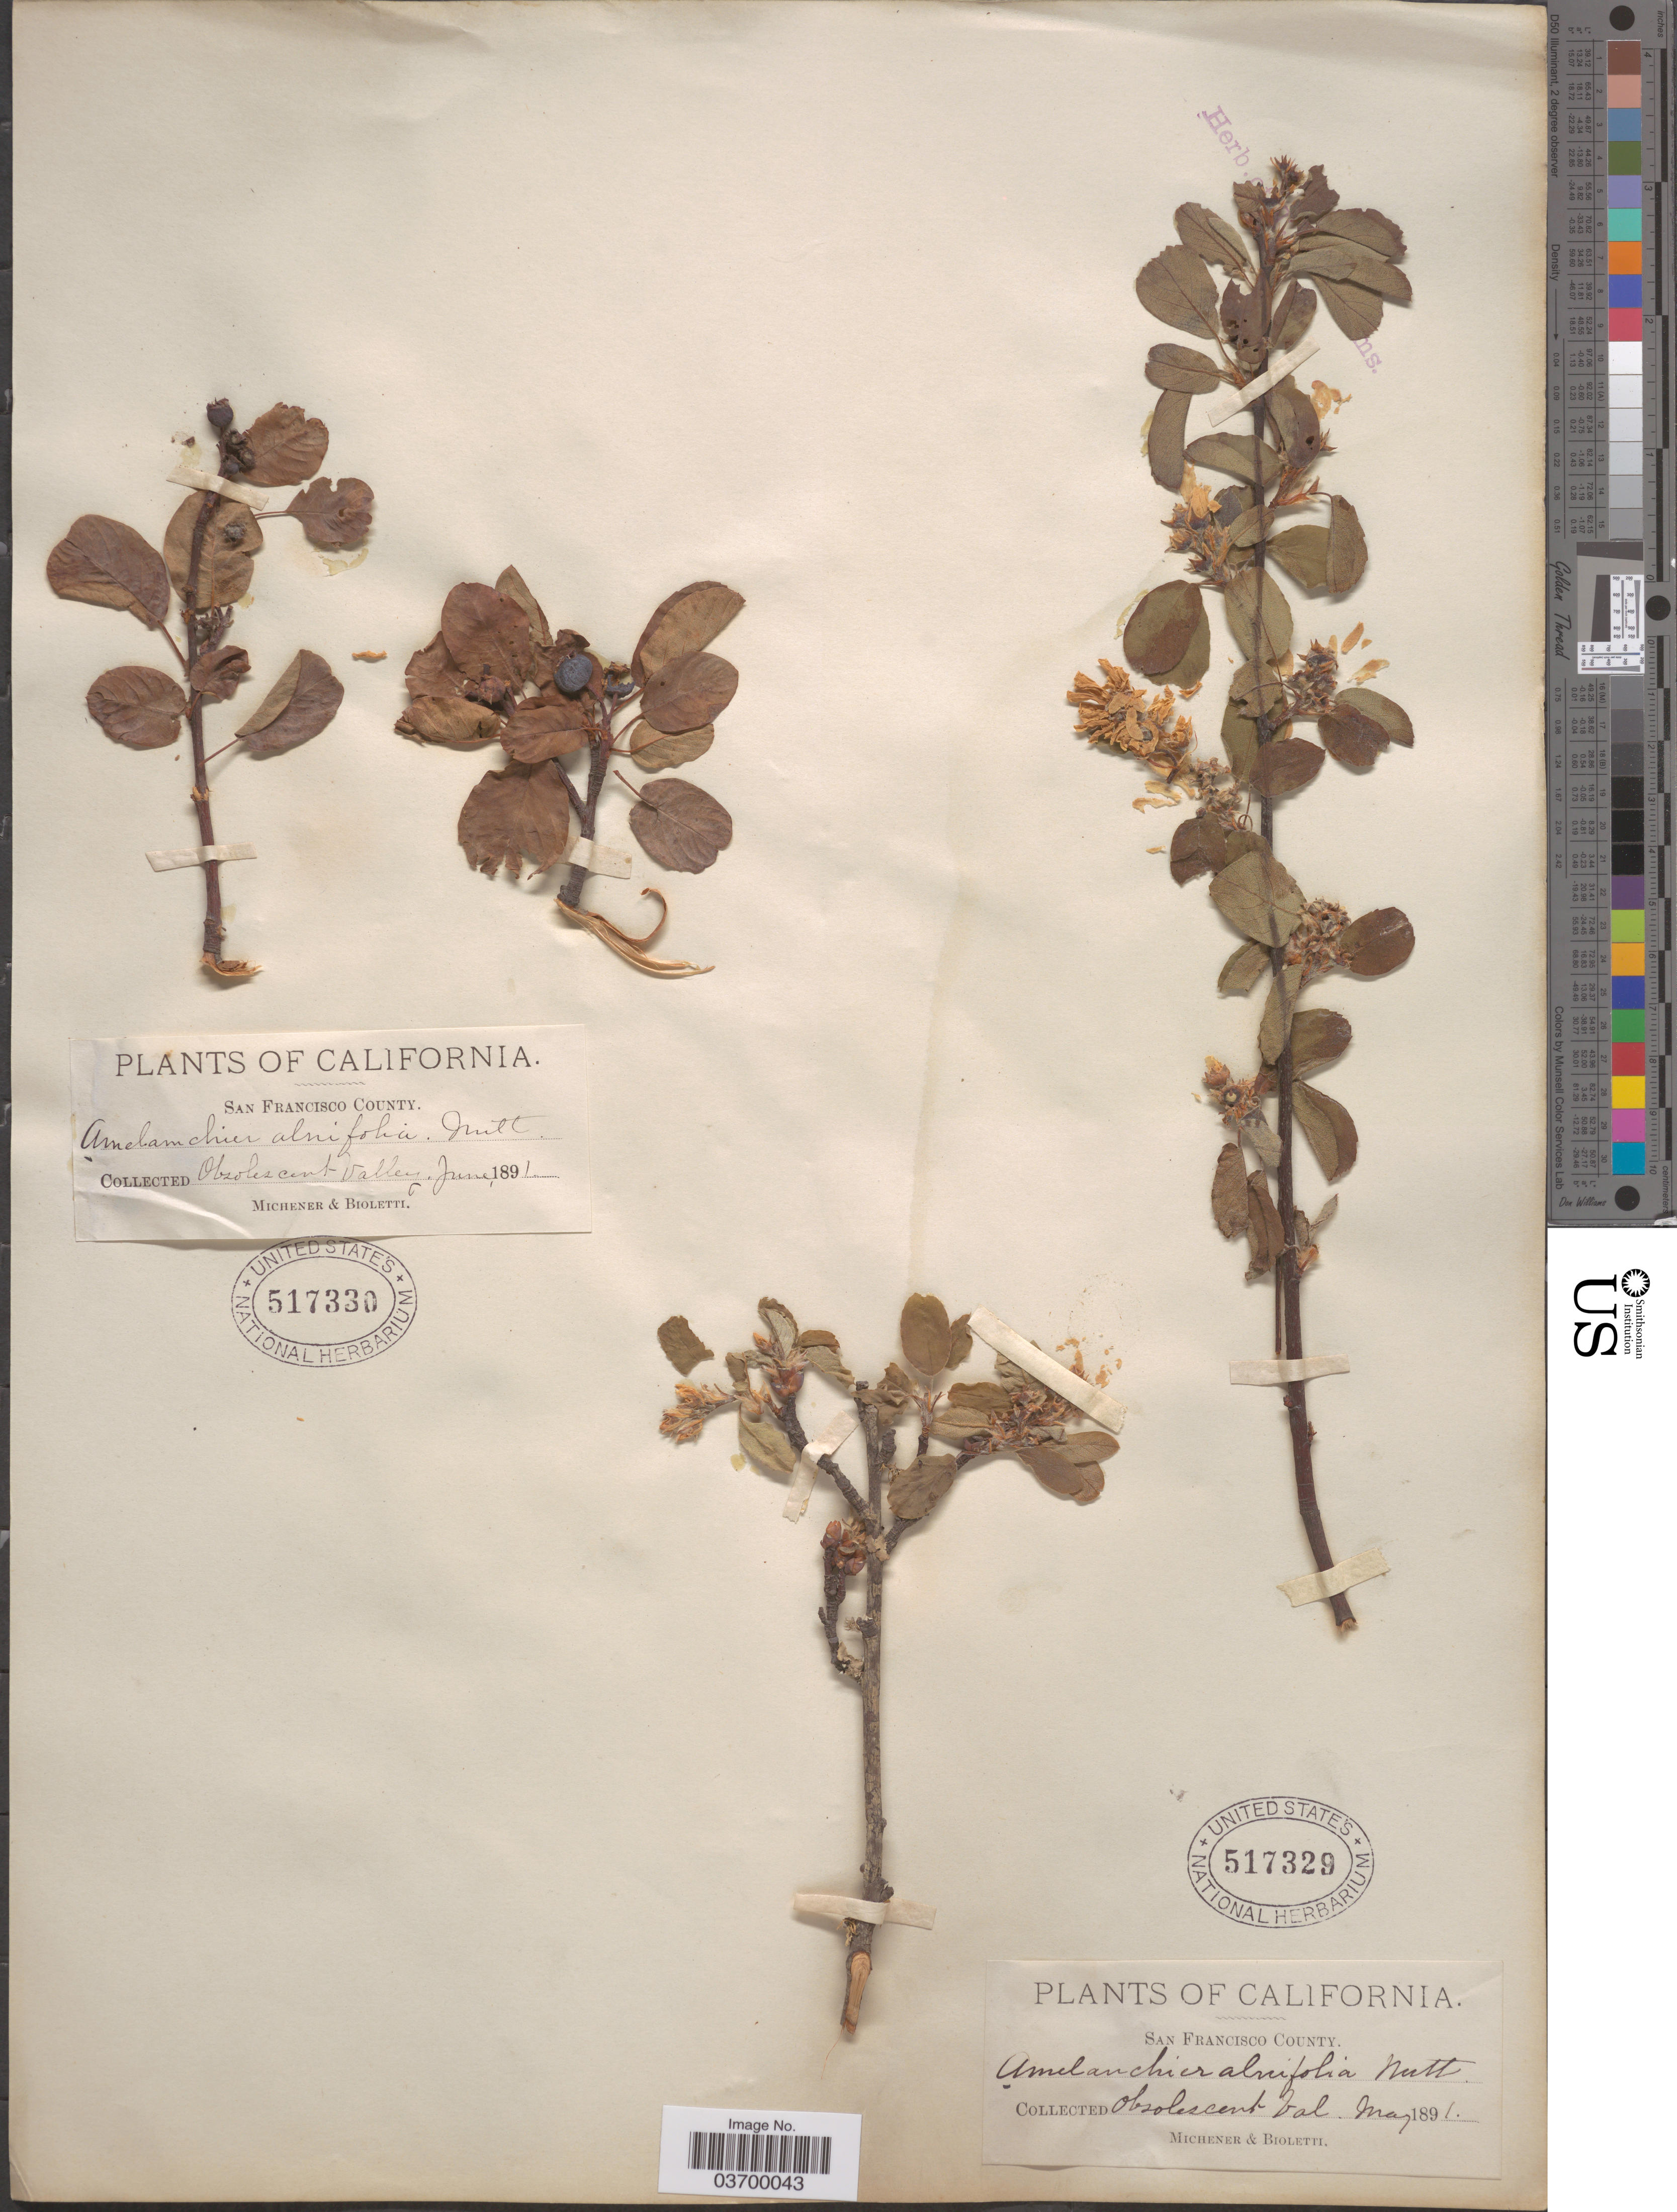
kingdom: Plantae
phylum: Tracheophyta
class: Magnoliopsida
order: Rosales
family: Rosaceae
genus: Amelanchier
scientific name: Amelanchier alnifolia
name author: (Nutt.) Nutt. ex M. Roem.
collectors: -. Michener & -- Bioletti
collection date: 1891-06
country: United States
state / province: California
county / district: San Francisco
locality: San Francisco County. Obsolescent Valley.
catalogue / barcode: US 517330